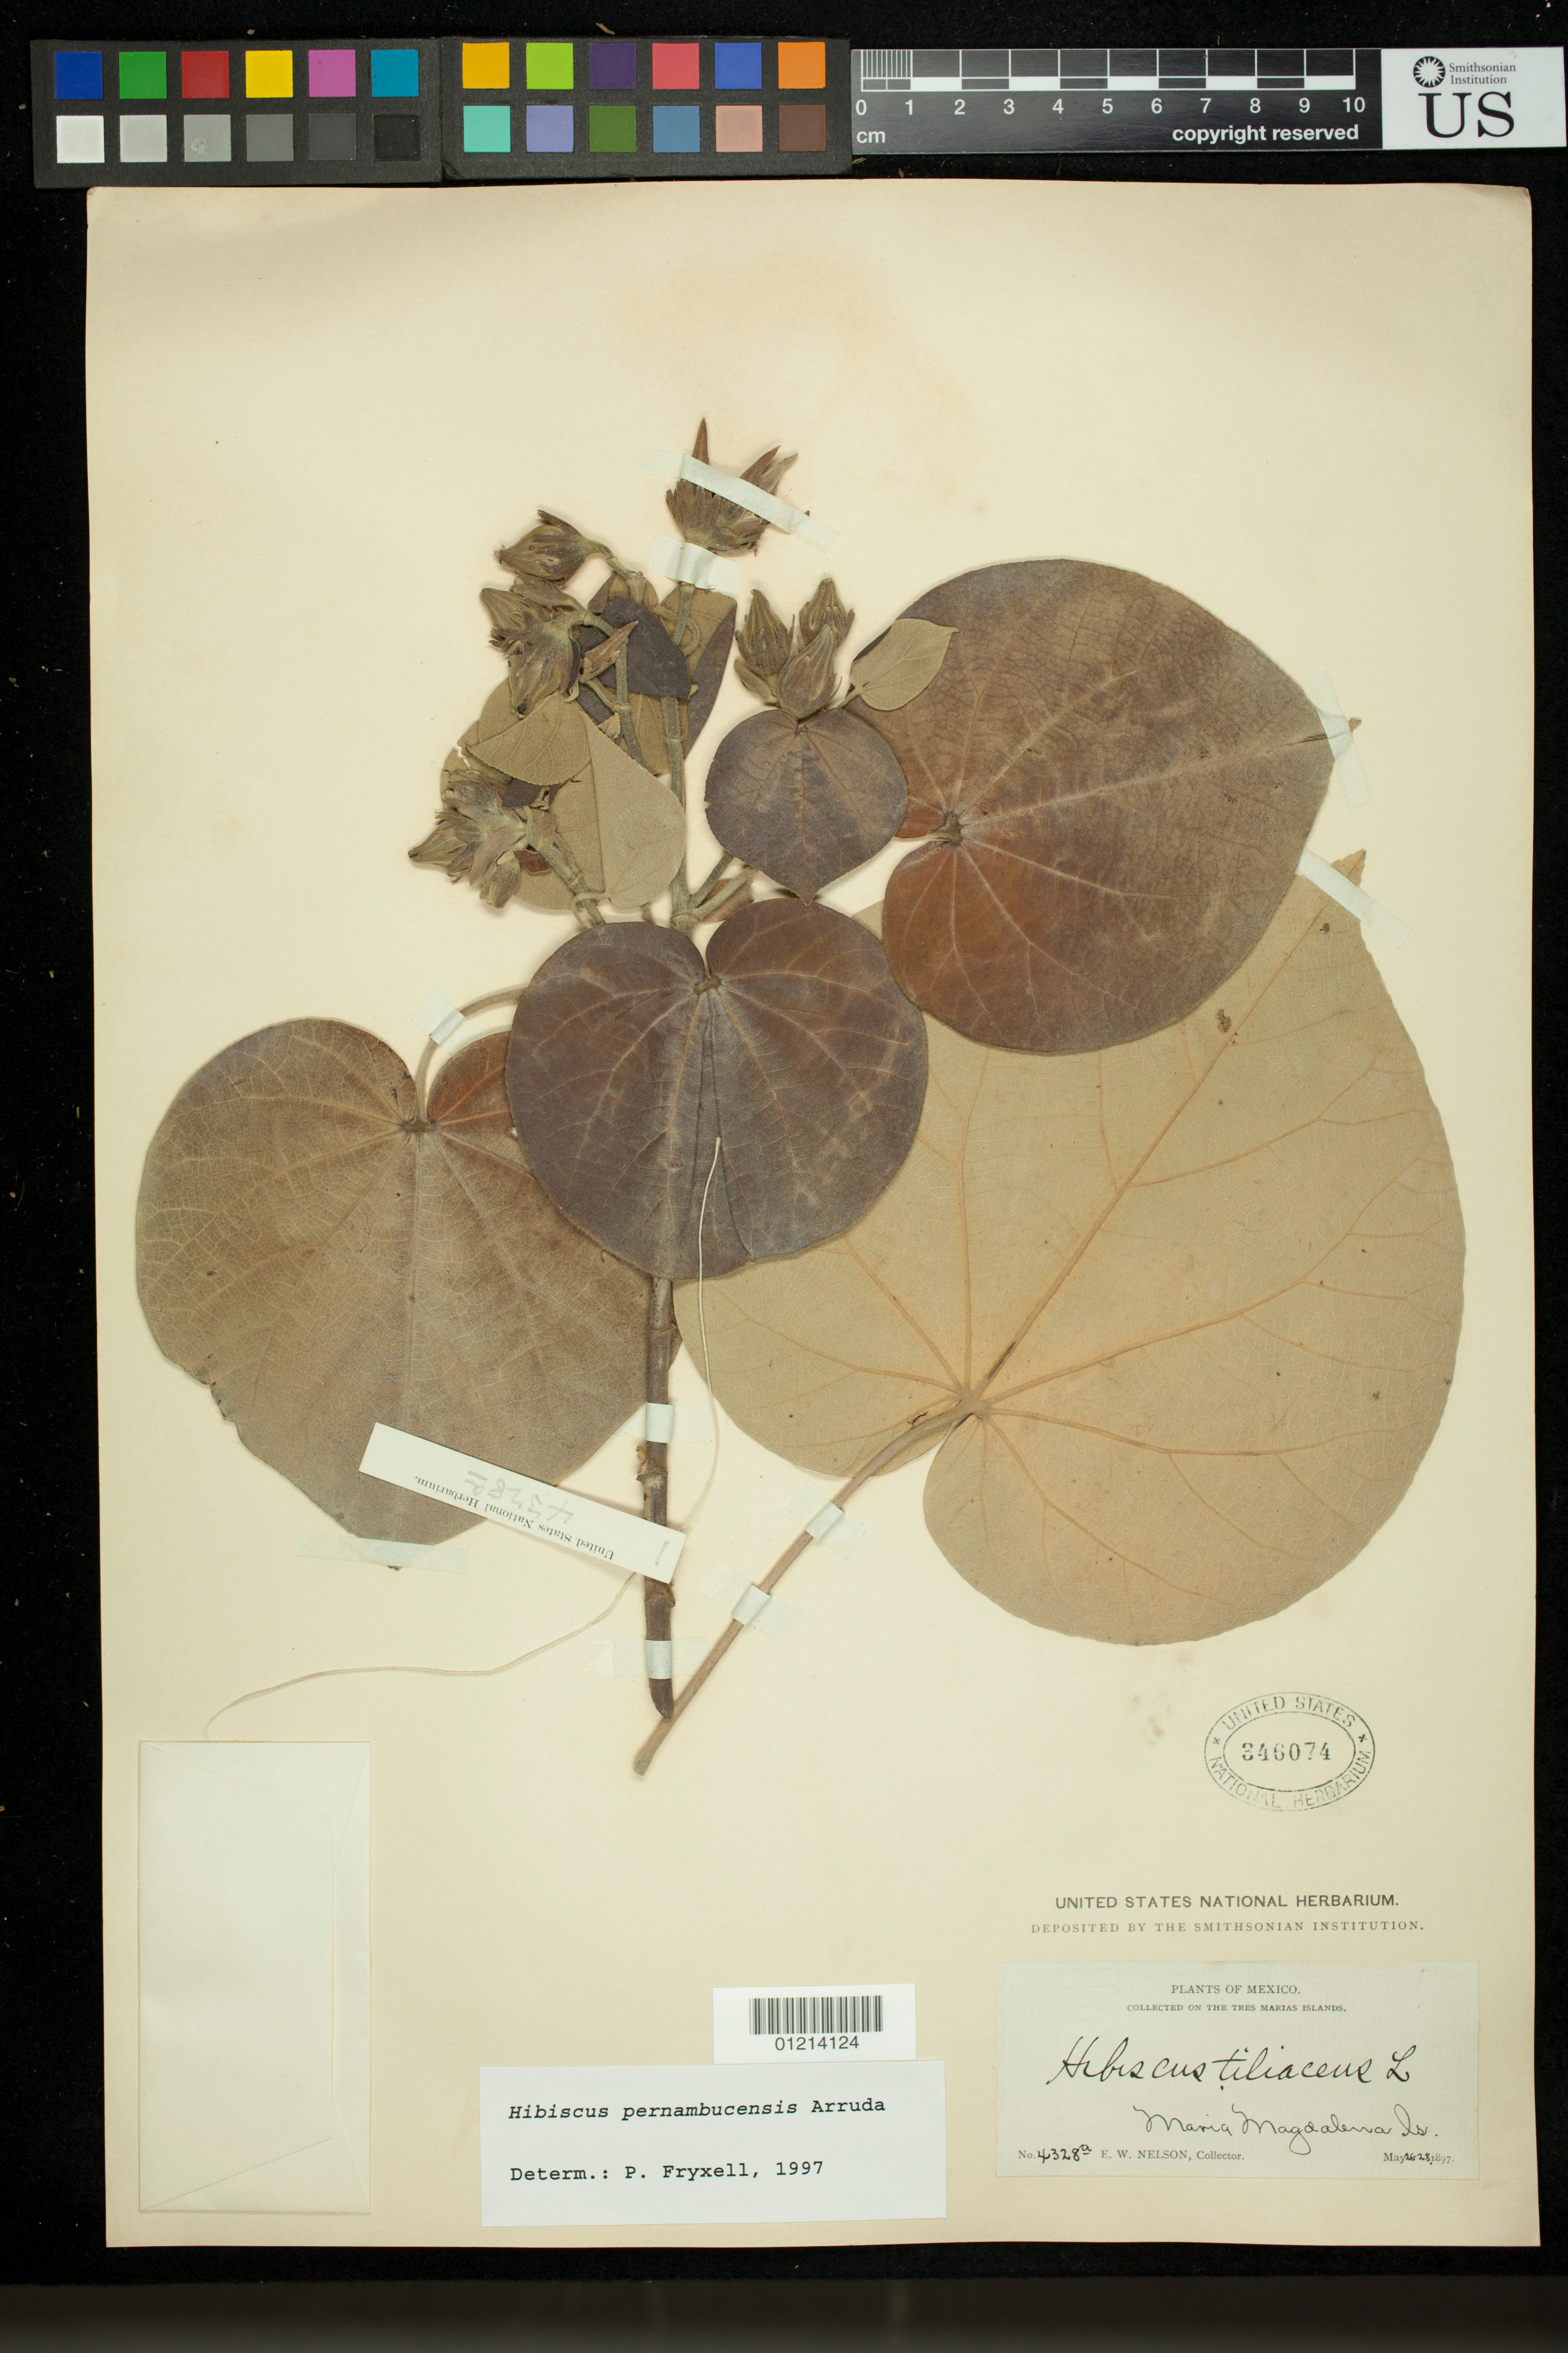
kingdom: Plantae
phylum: Tracheophyta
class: Magnoliopsida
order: Malvales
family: Malvaceae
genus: Talipariti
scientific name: Talipariti tiliaceum var. pernambucense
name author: (Arruda) Fryxell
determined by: Dorr, Laurence J., Curator (BOT), Smithsonian Institution - National Museum of Natural History (UNITED STATES)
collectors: E. W. Nelson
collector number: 4328a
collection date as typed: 26 May 1897 to 28 May 1897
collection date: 1897-05-26/1897-05-28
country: Mexico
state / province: Nayarit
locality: Tres Marias Islands: Maria Magdalena Is.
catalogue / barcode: US 346074